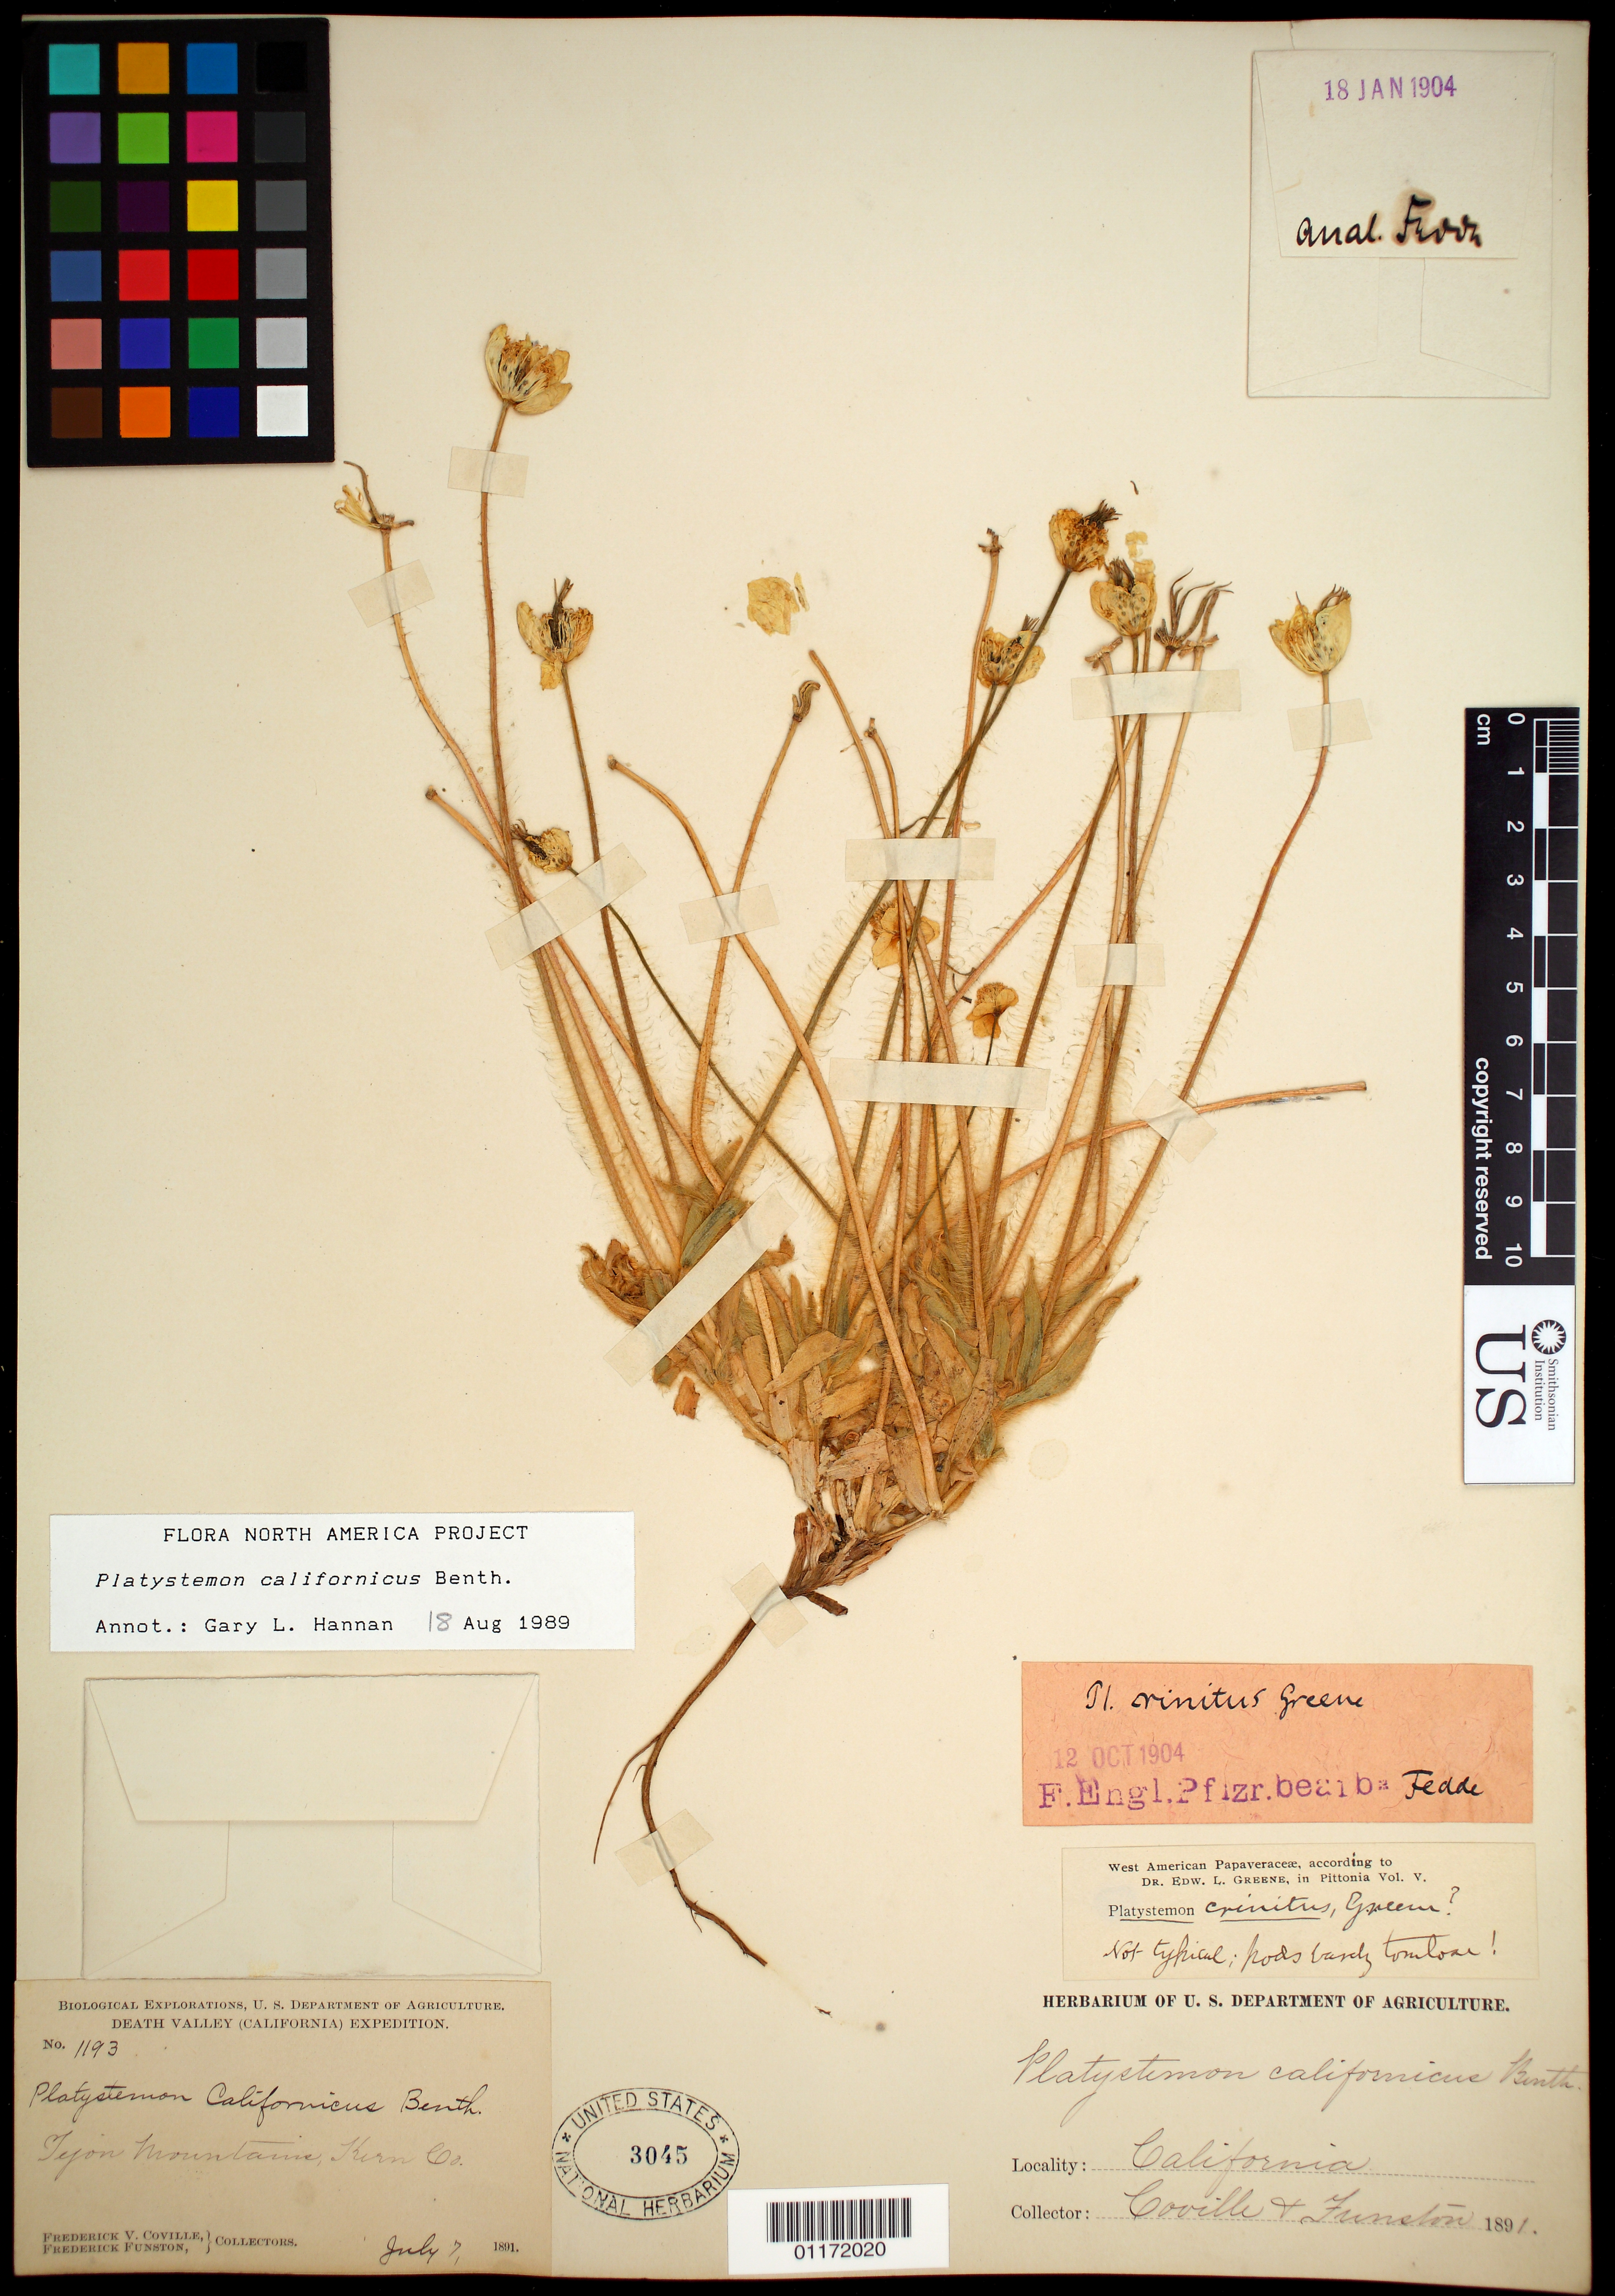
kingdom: Plantae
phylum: Tracheophyta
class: Magnoliopsida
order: Ranunculales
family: Papaveraceae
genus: Platystemon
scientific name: Platystemon californicus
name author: Benth.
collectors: F. V. Coville & F. Funston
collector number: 1193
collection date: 1891-07-07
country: United States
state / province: California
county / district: Kern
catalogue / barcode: US 3045